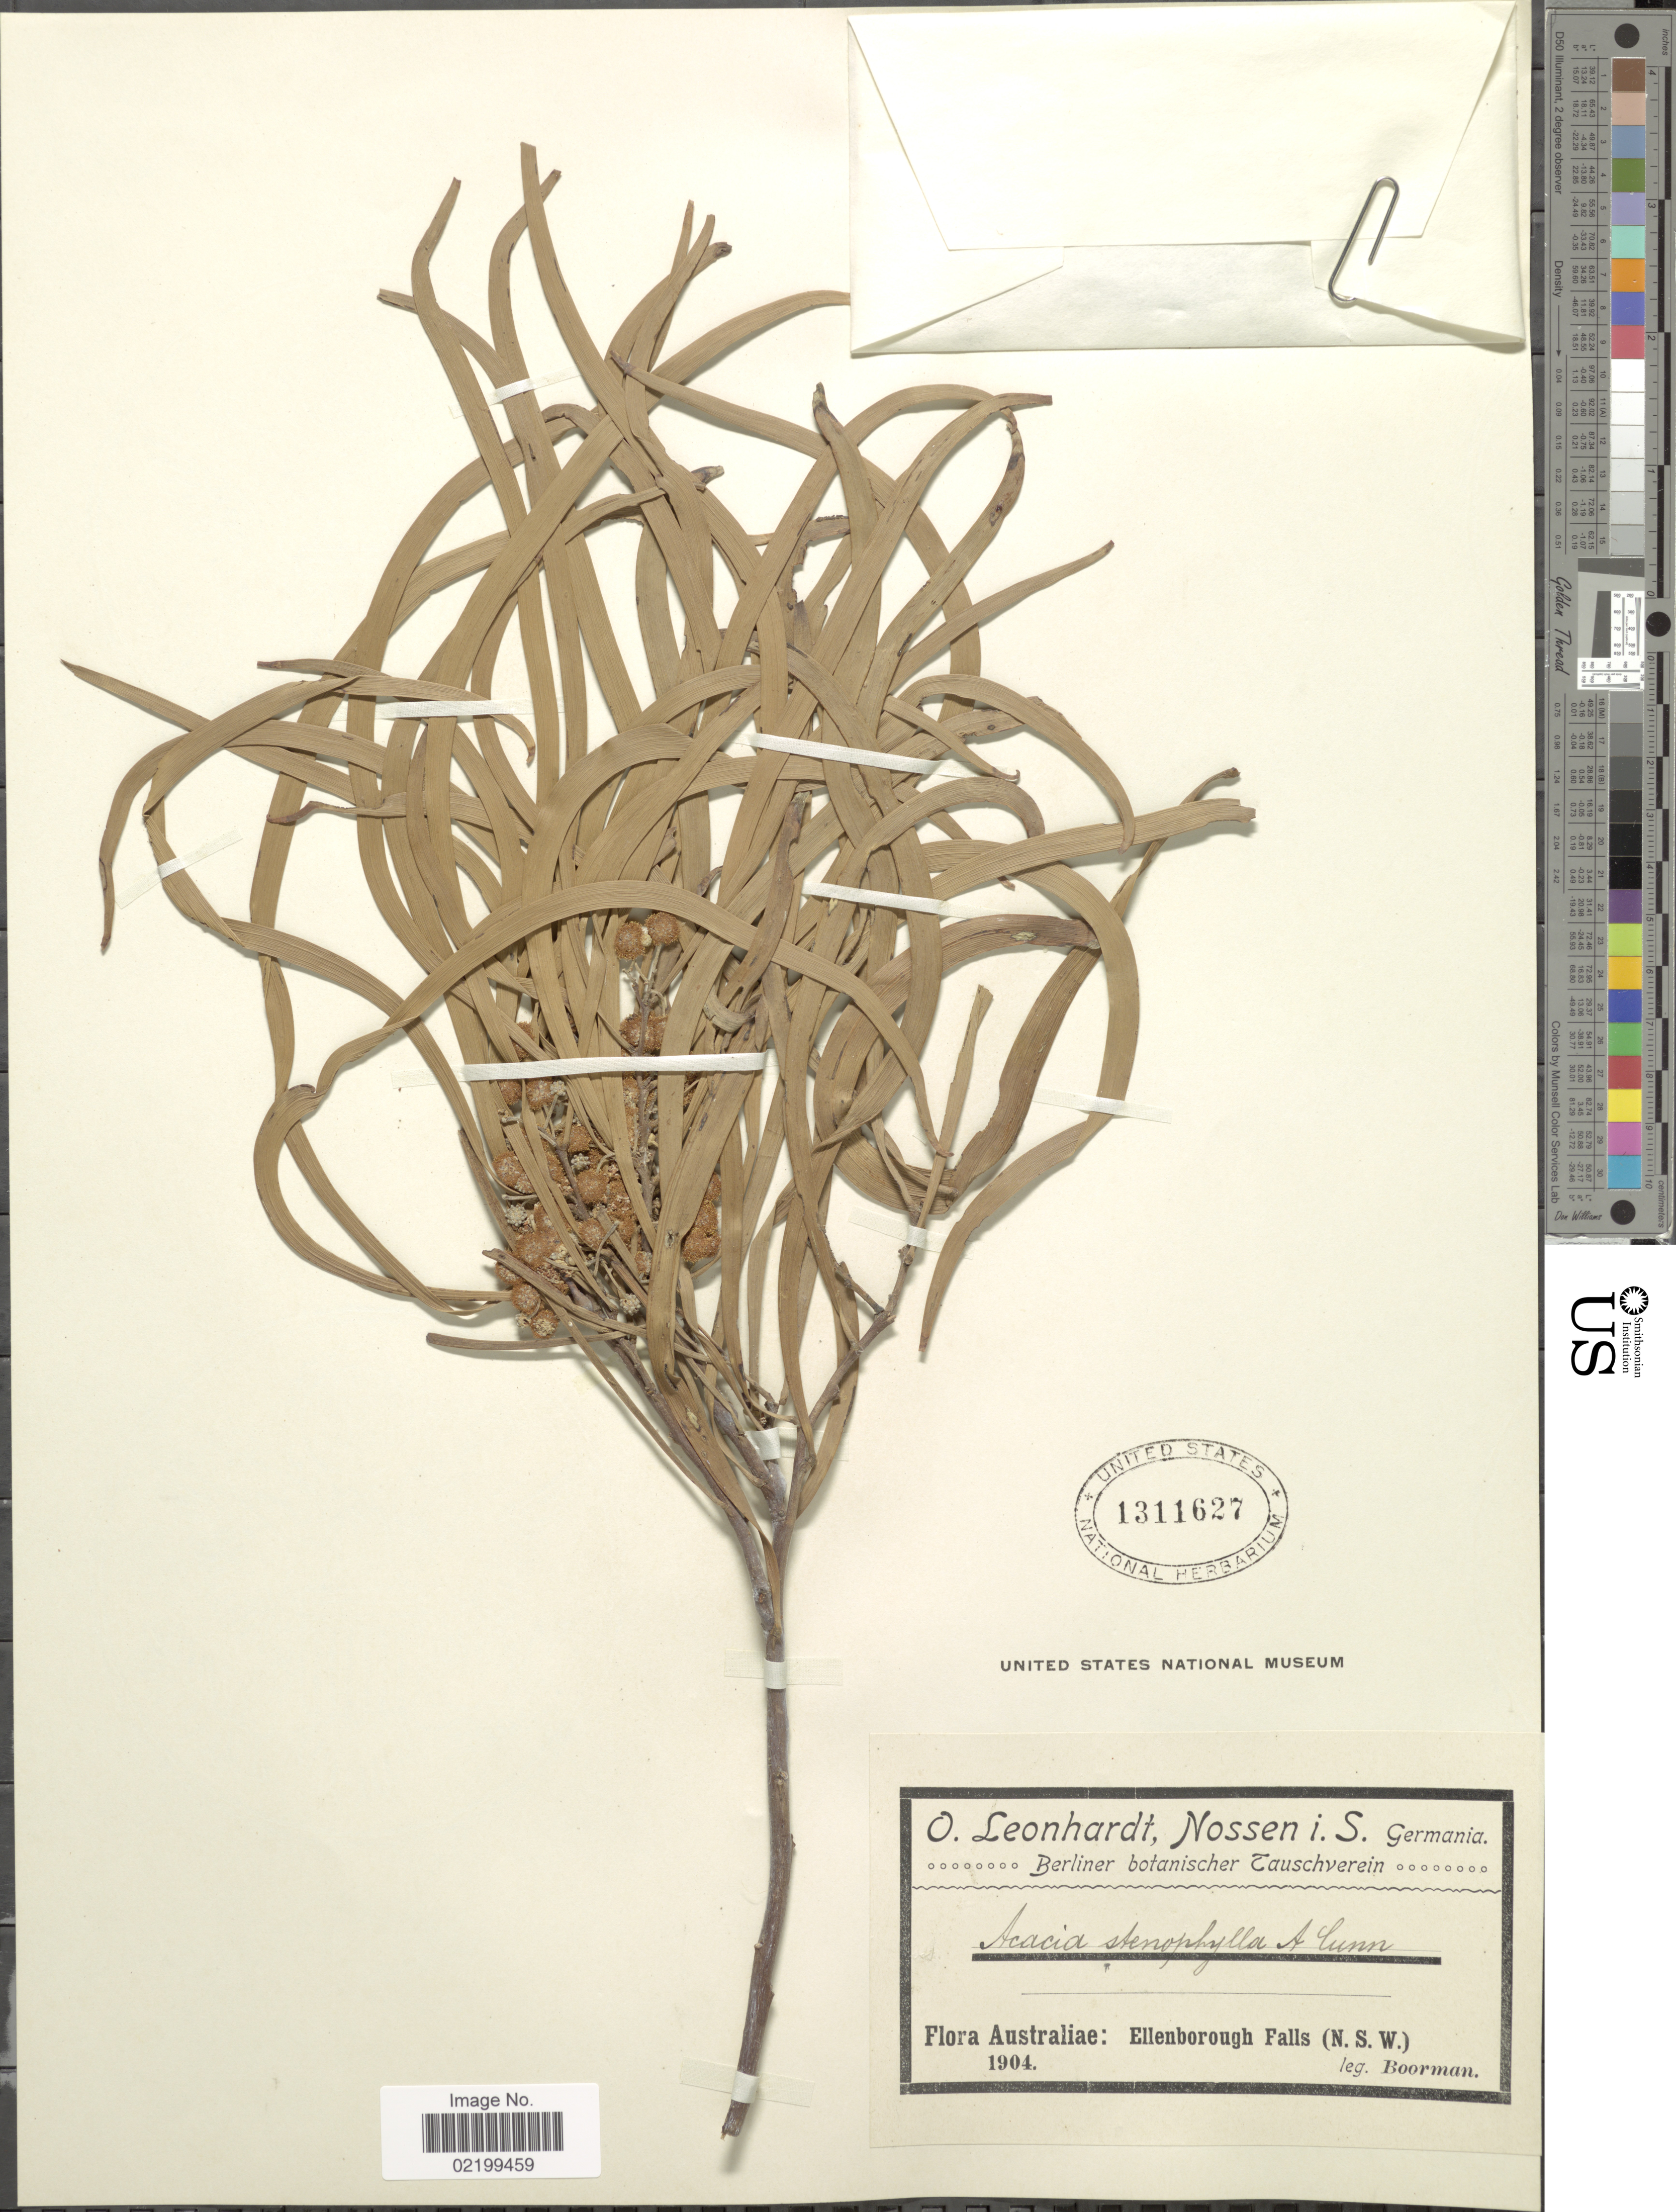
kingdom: Plantae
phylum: Tracheophyta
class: Magnoliopsida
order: Fabales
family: Fabaceae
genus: Acacia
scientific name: Acacia stenophylla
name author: Benth.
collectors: -. Boorman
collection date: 1904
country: Australia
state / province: New South Wales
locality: Ellenborough Falls (N.S.W)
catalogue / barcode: US 1311627